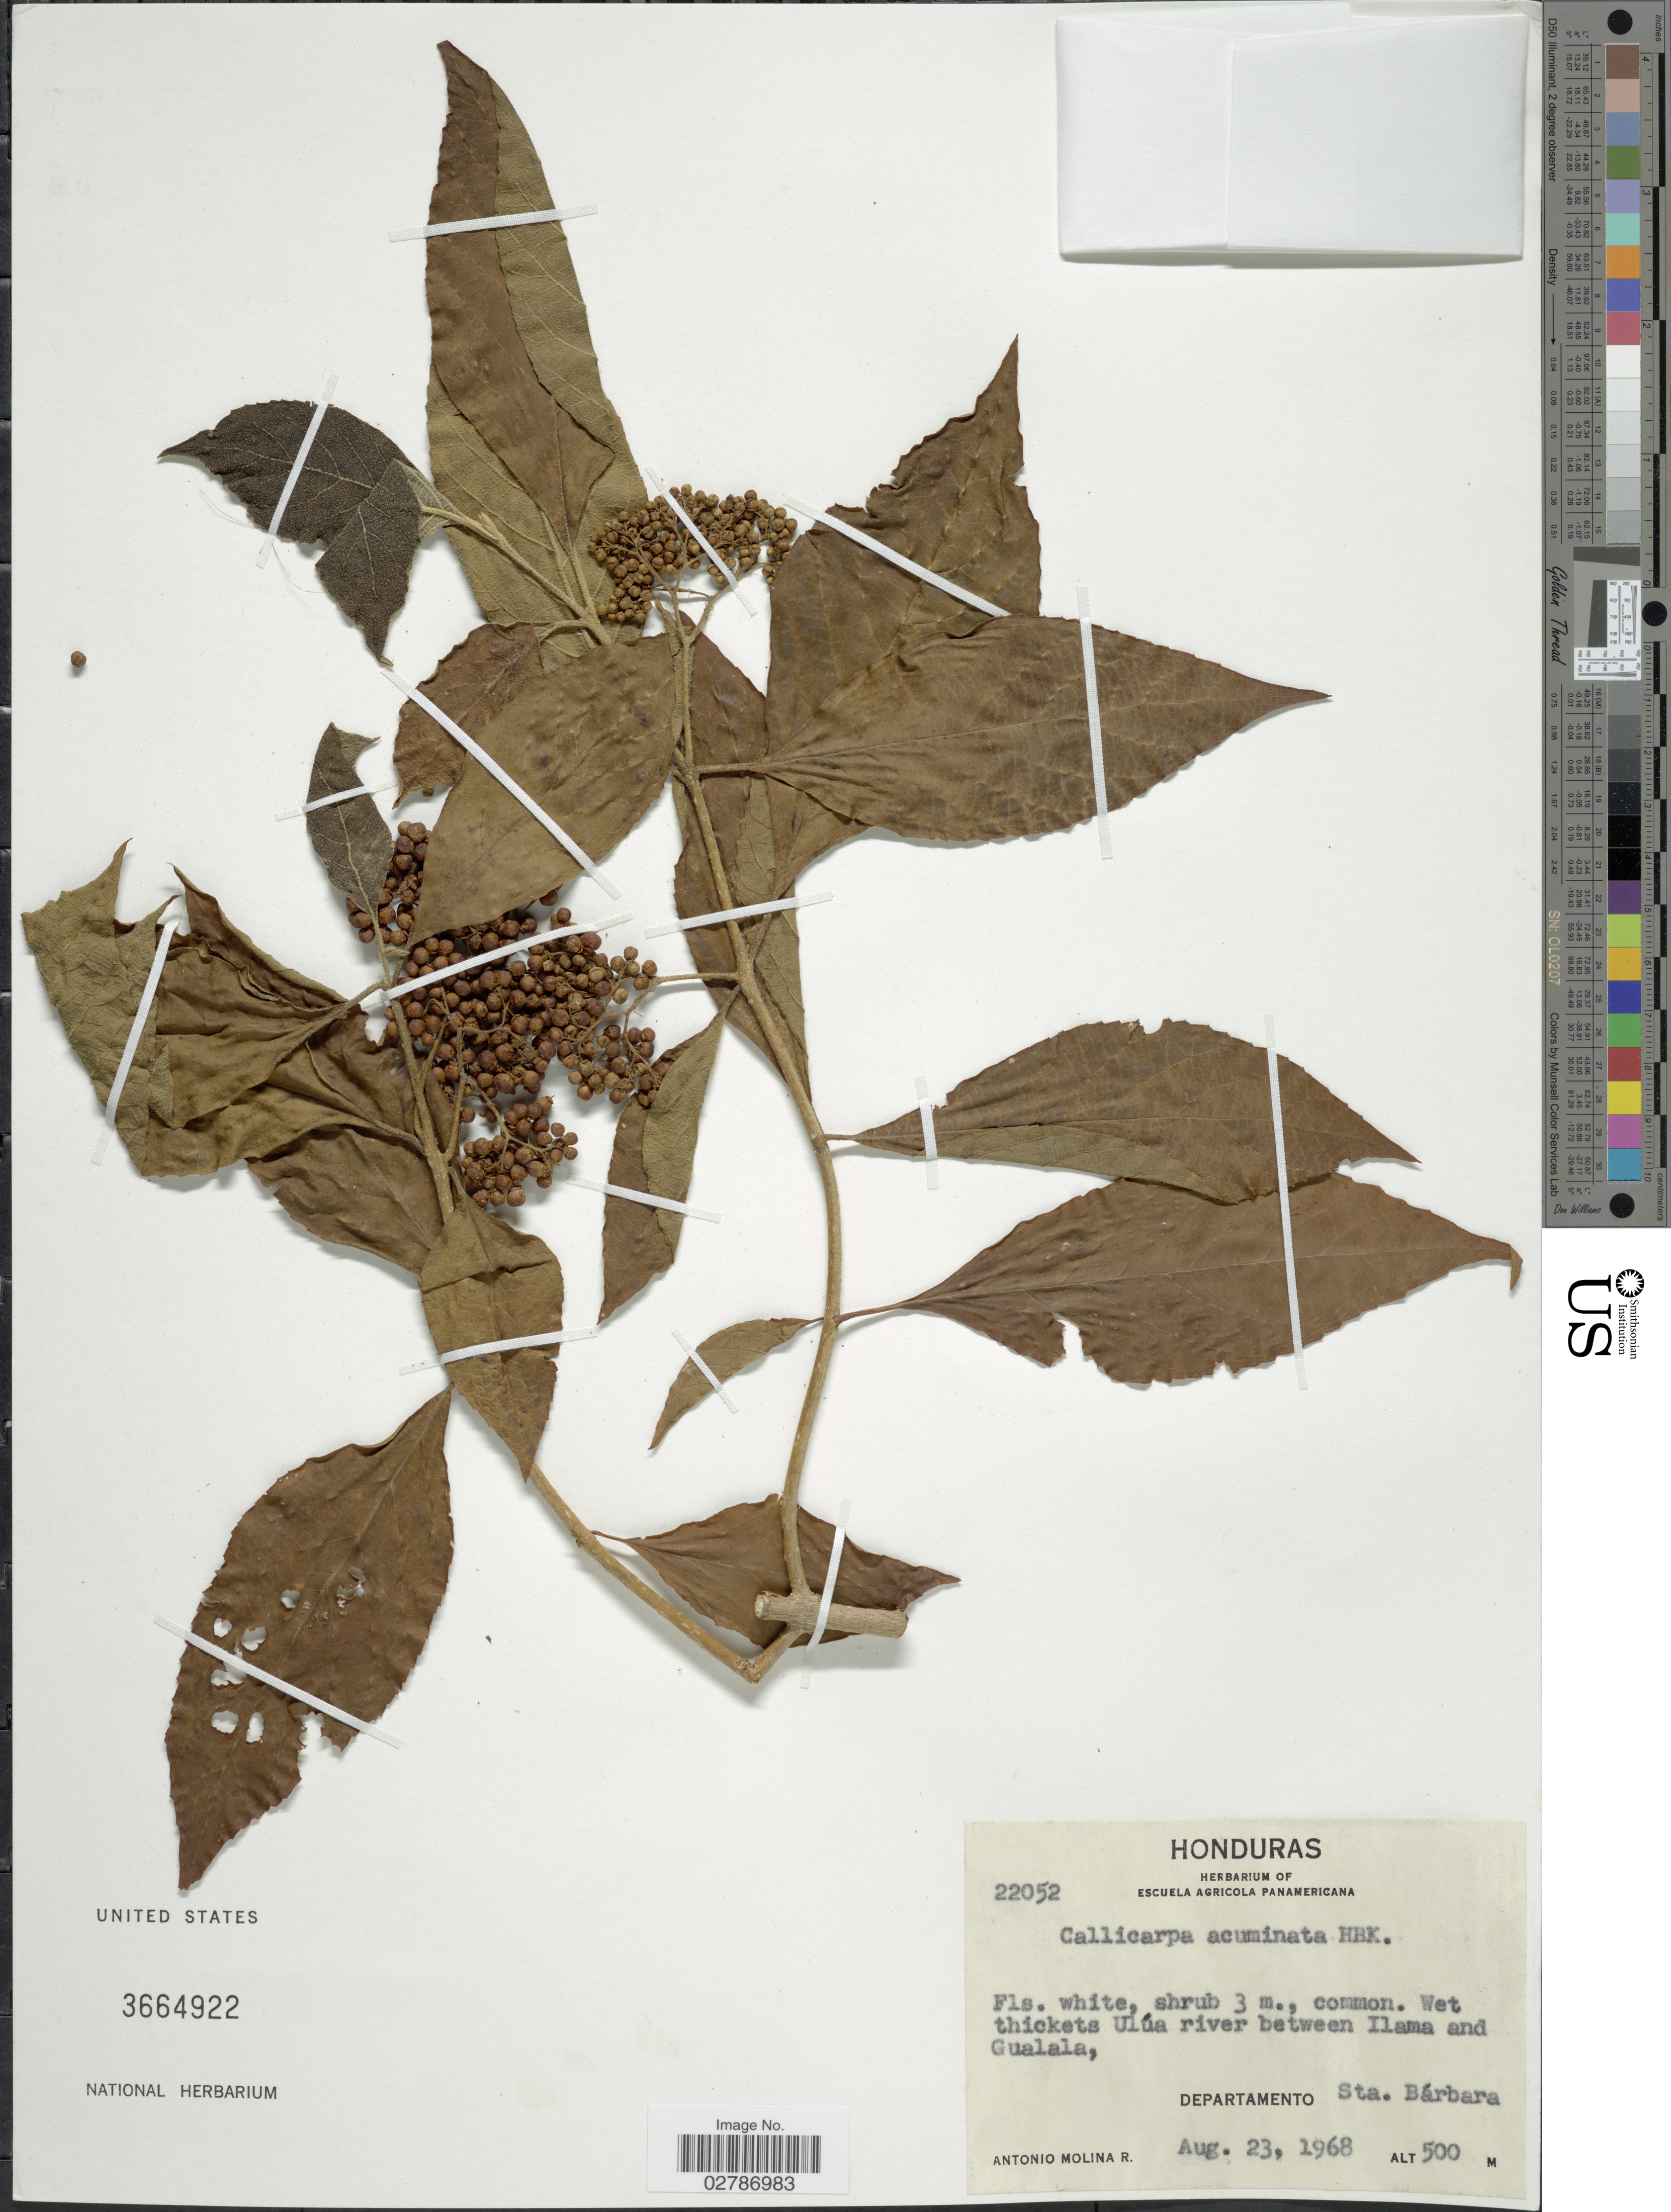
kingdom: Plantae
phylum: Tracheophyta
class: Magnoliopsida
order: Lamiales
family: Lamiaceae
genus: Callicarpa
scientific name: Callicarpa acuminata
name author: Kunth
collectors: A. Molina R.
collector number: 22052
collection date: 1968-08-23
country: Honduras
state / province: Santa Bárbara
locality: Wet thickets Ulúa river between Ilama and Gualala, departamento Sta. Bárbara.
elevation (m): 500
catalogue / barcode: US 3664922